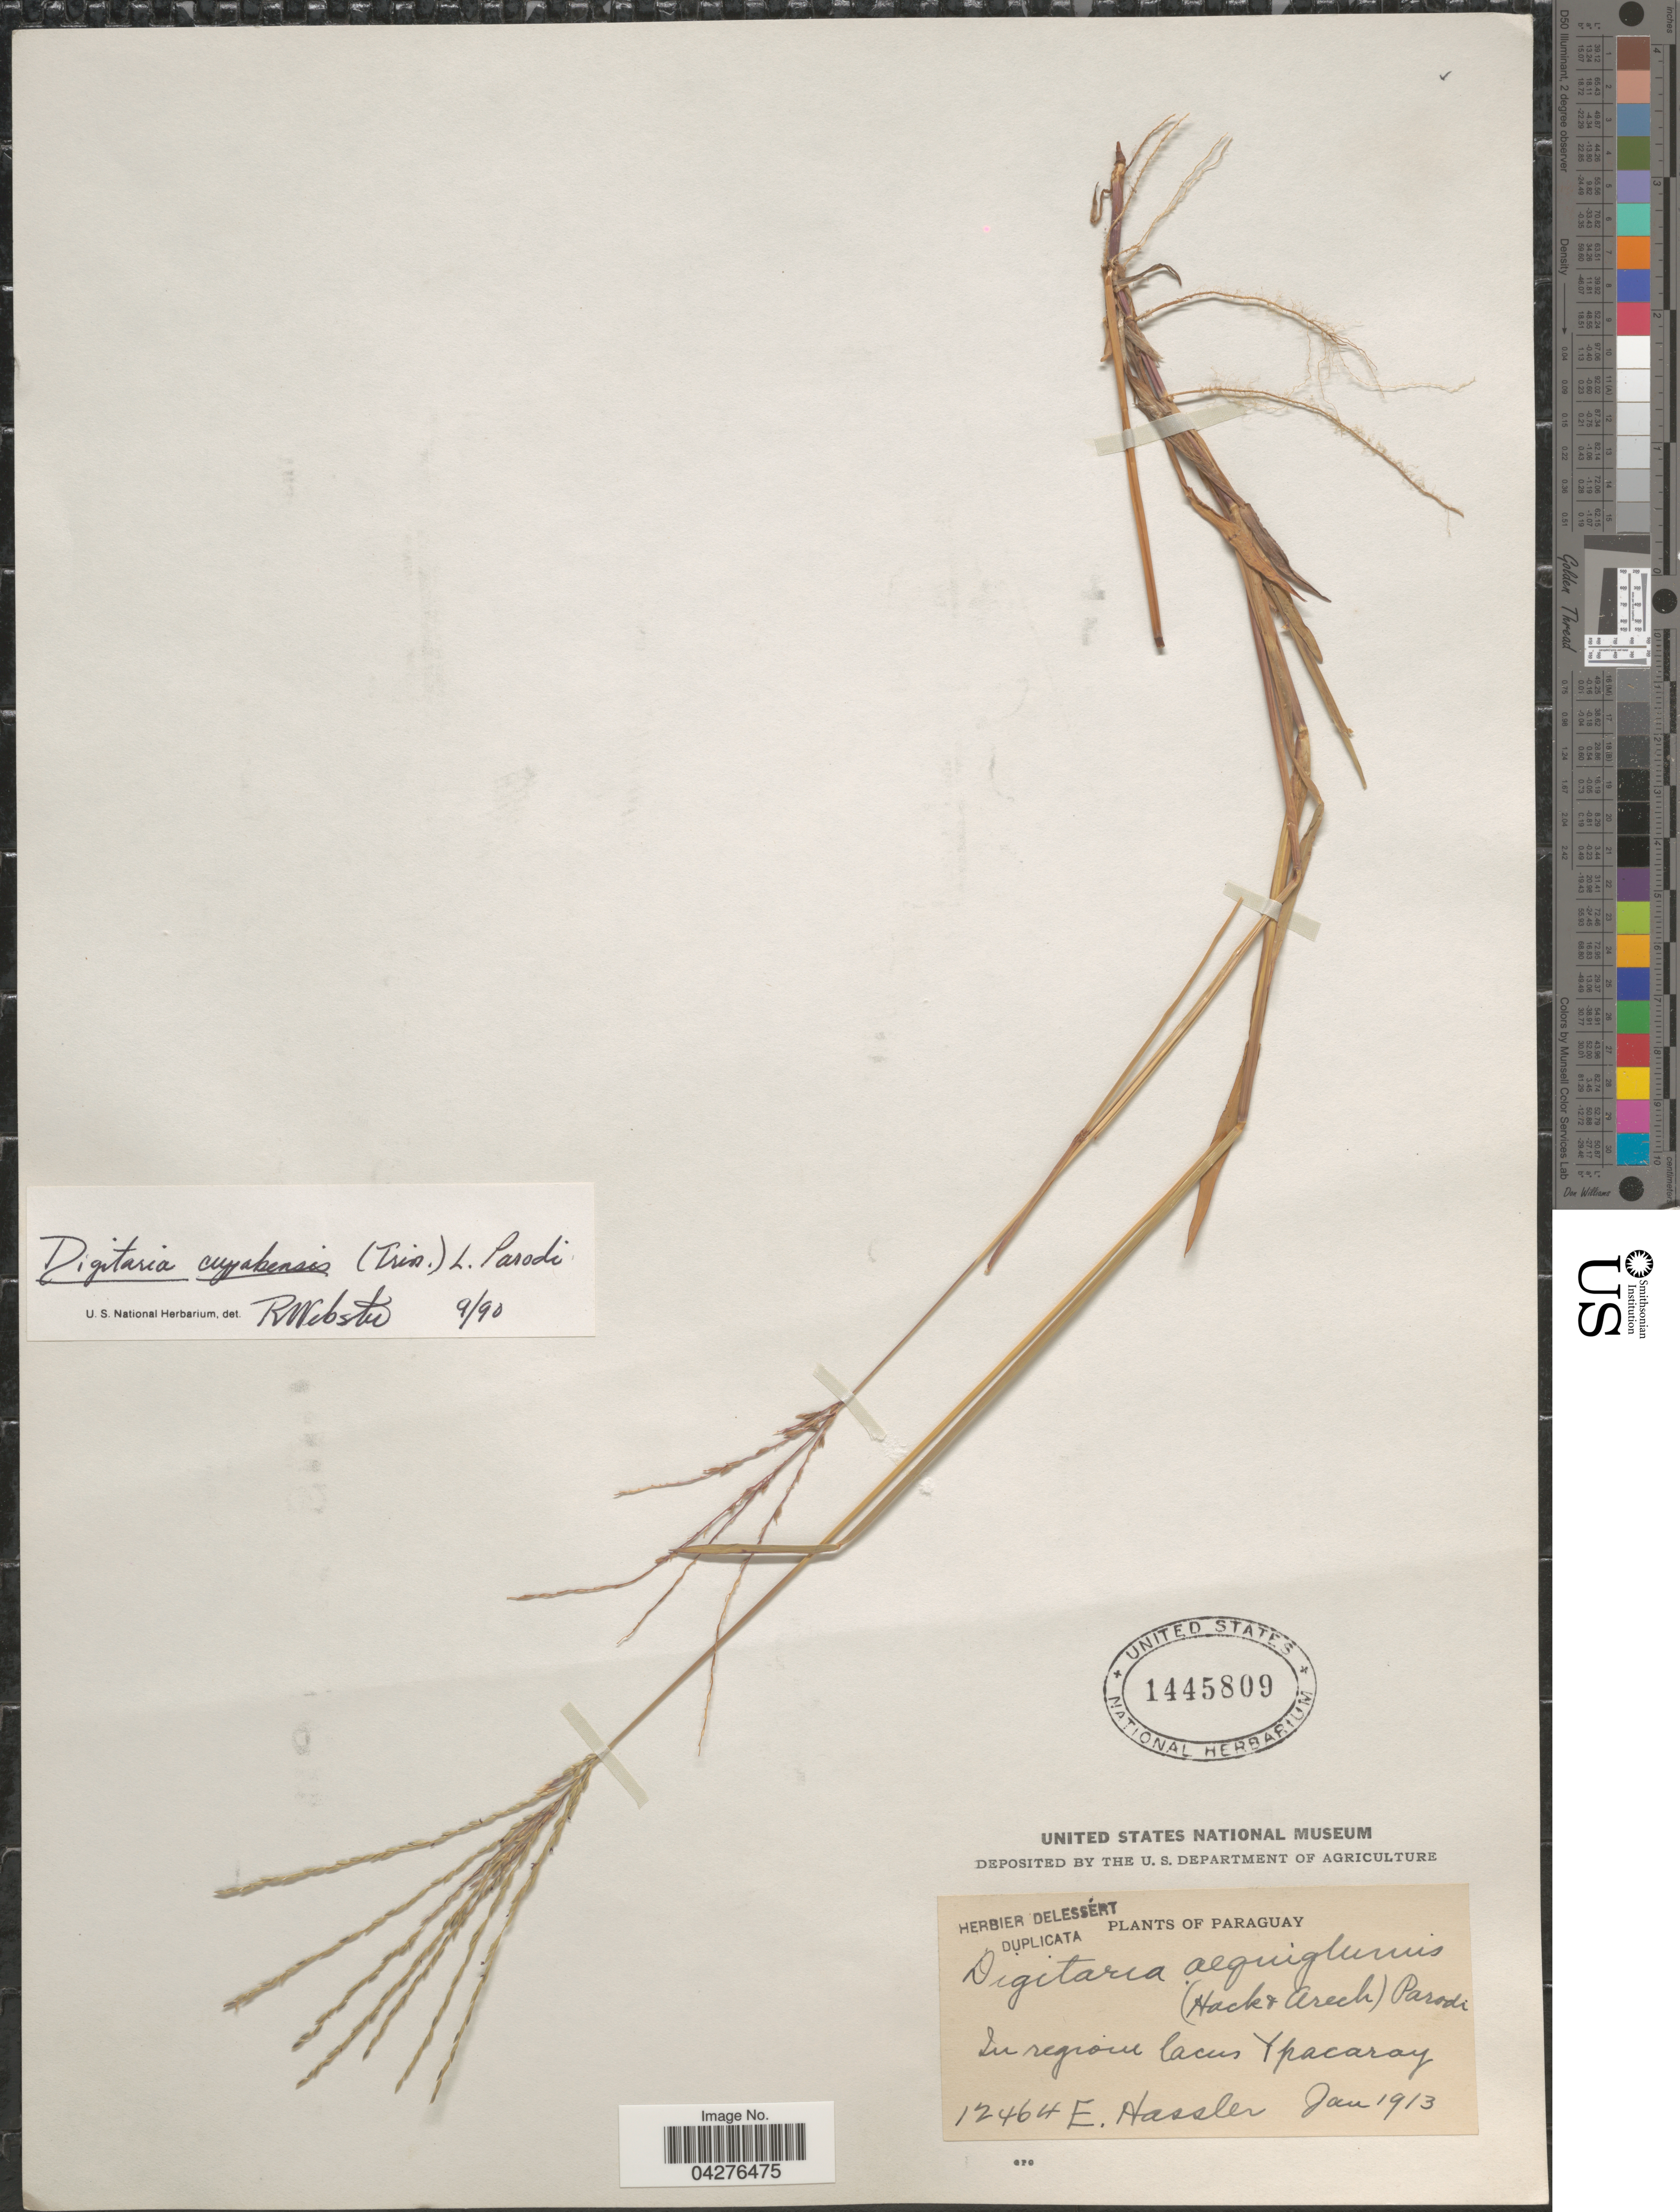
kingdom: Plantae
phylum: Tracheophyta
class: Liliopsida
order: Poales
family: Poaceae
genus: Digitaria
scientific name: Digitaria cuyabensis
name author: (Trin.) Parodi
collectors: E. Hassler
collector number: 12464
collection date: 1913-01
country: Paraguay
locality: In regione lacus Ypacaray.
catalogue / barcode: US 1445809